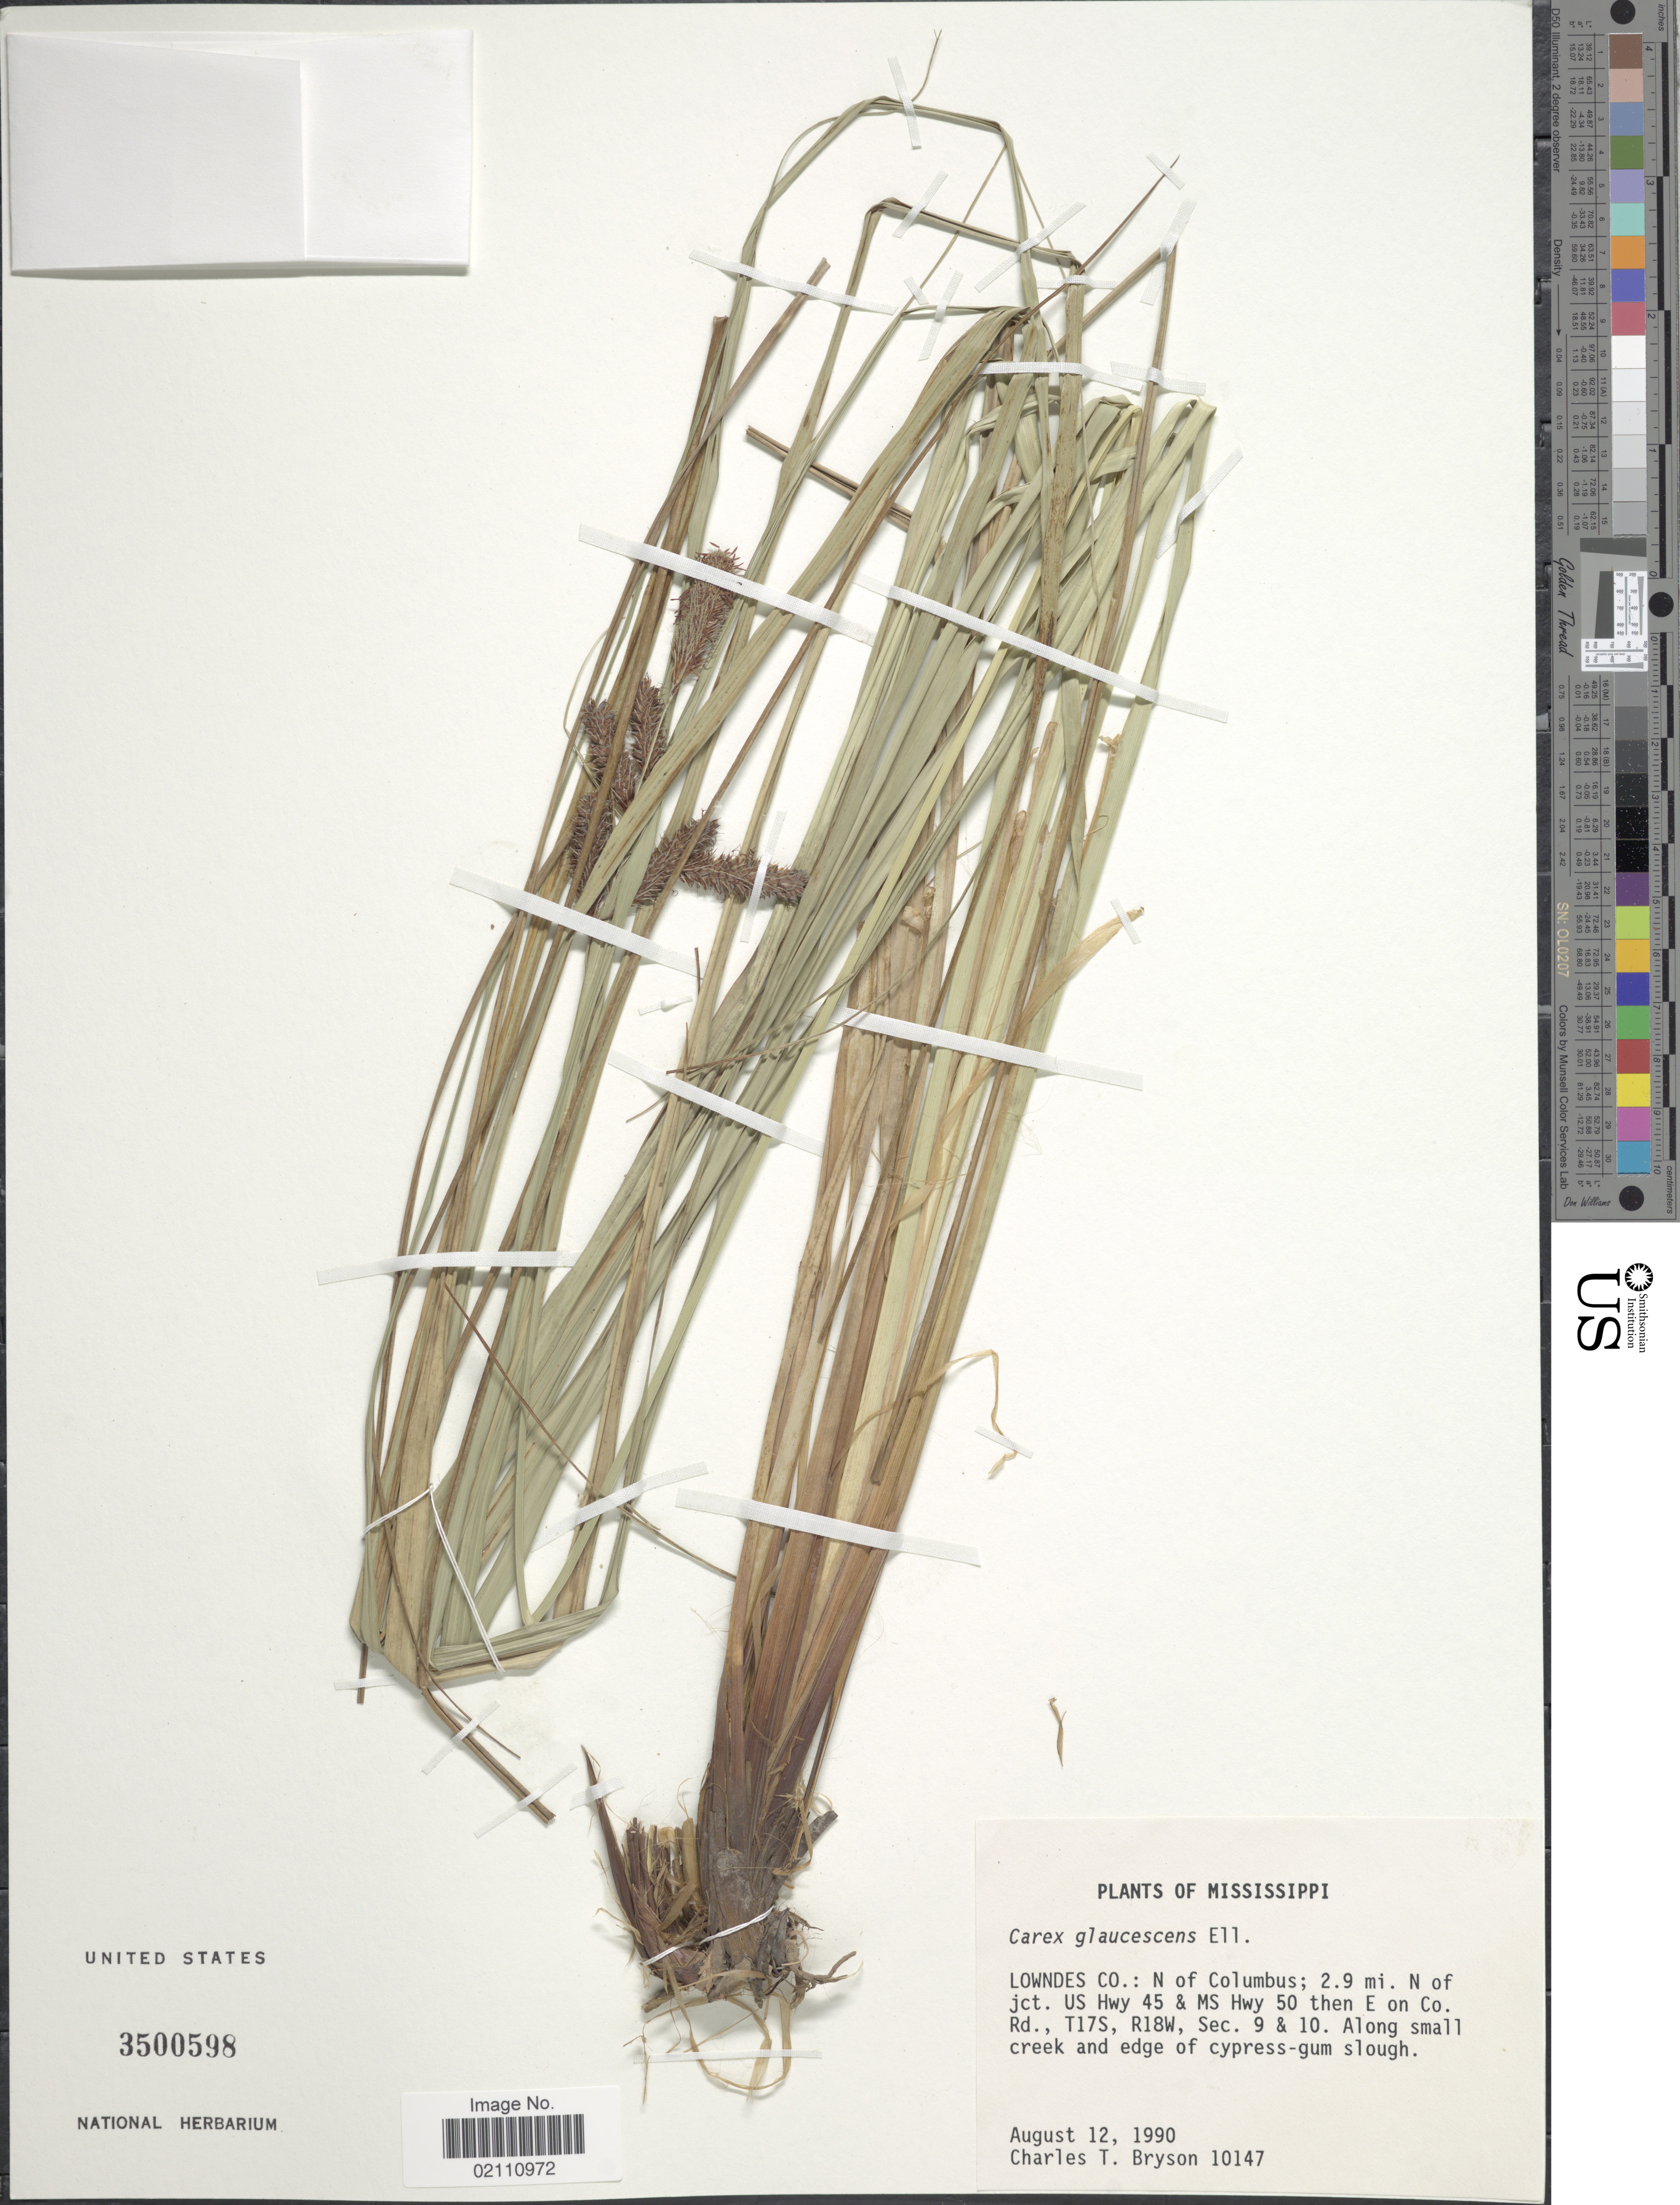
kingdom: Plantae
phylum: Tracheophyta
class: Liliopsida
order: Poales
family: Cyperaceae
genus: Carex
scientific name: Carex glaucescens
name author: Elliott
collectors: C. Bryson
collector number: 10147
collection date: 1990-08-12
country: United States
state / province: Mississippi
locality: Lowndes Co.: N of Columbus; 2.9 mi. N of jct, US Hwy 45 & MS Hwy 50 then E on Co. Rd., T17S, R18W, Sec. 9 & 10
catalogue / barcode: US 3500598